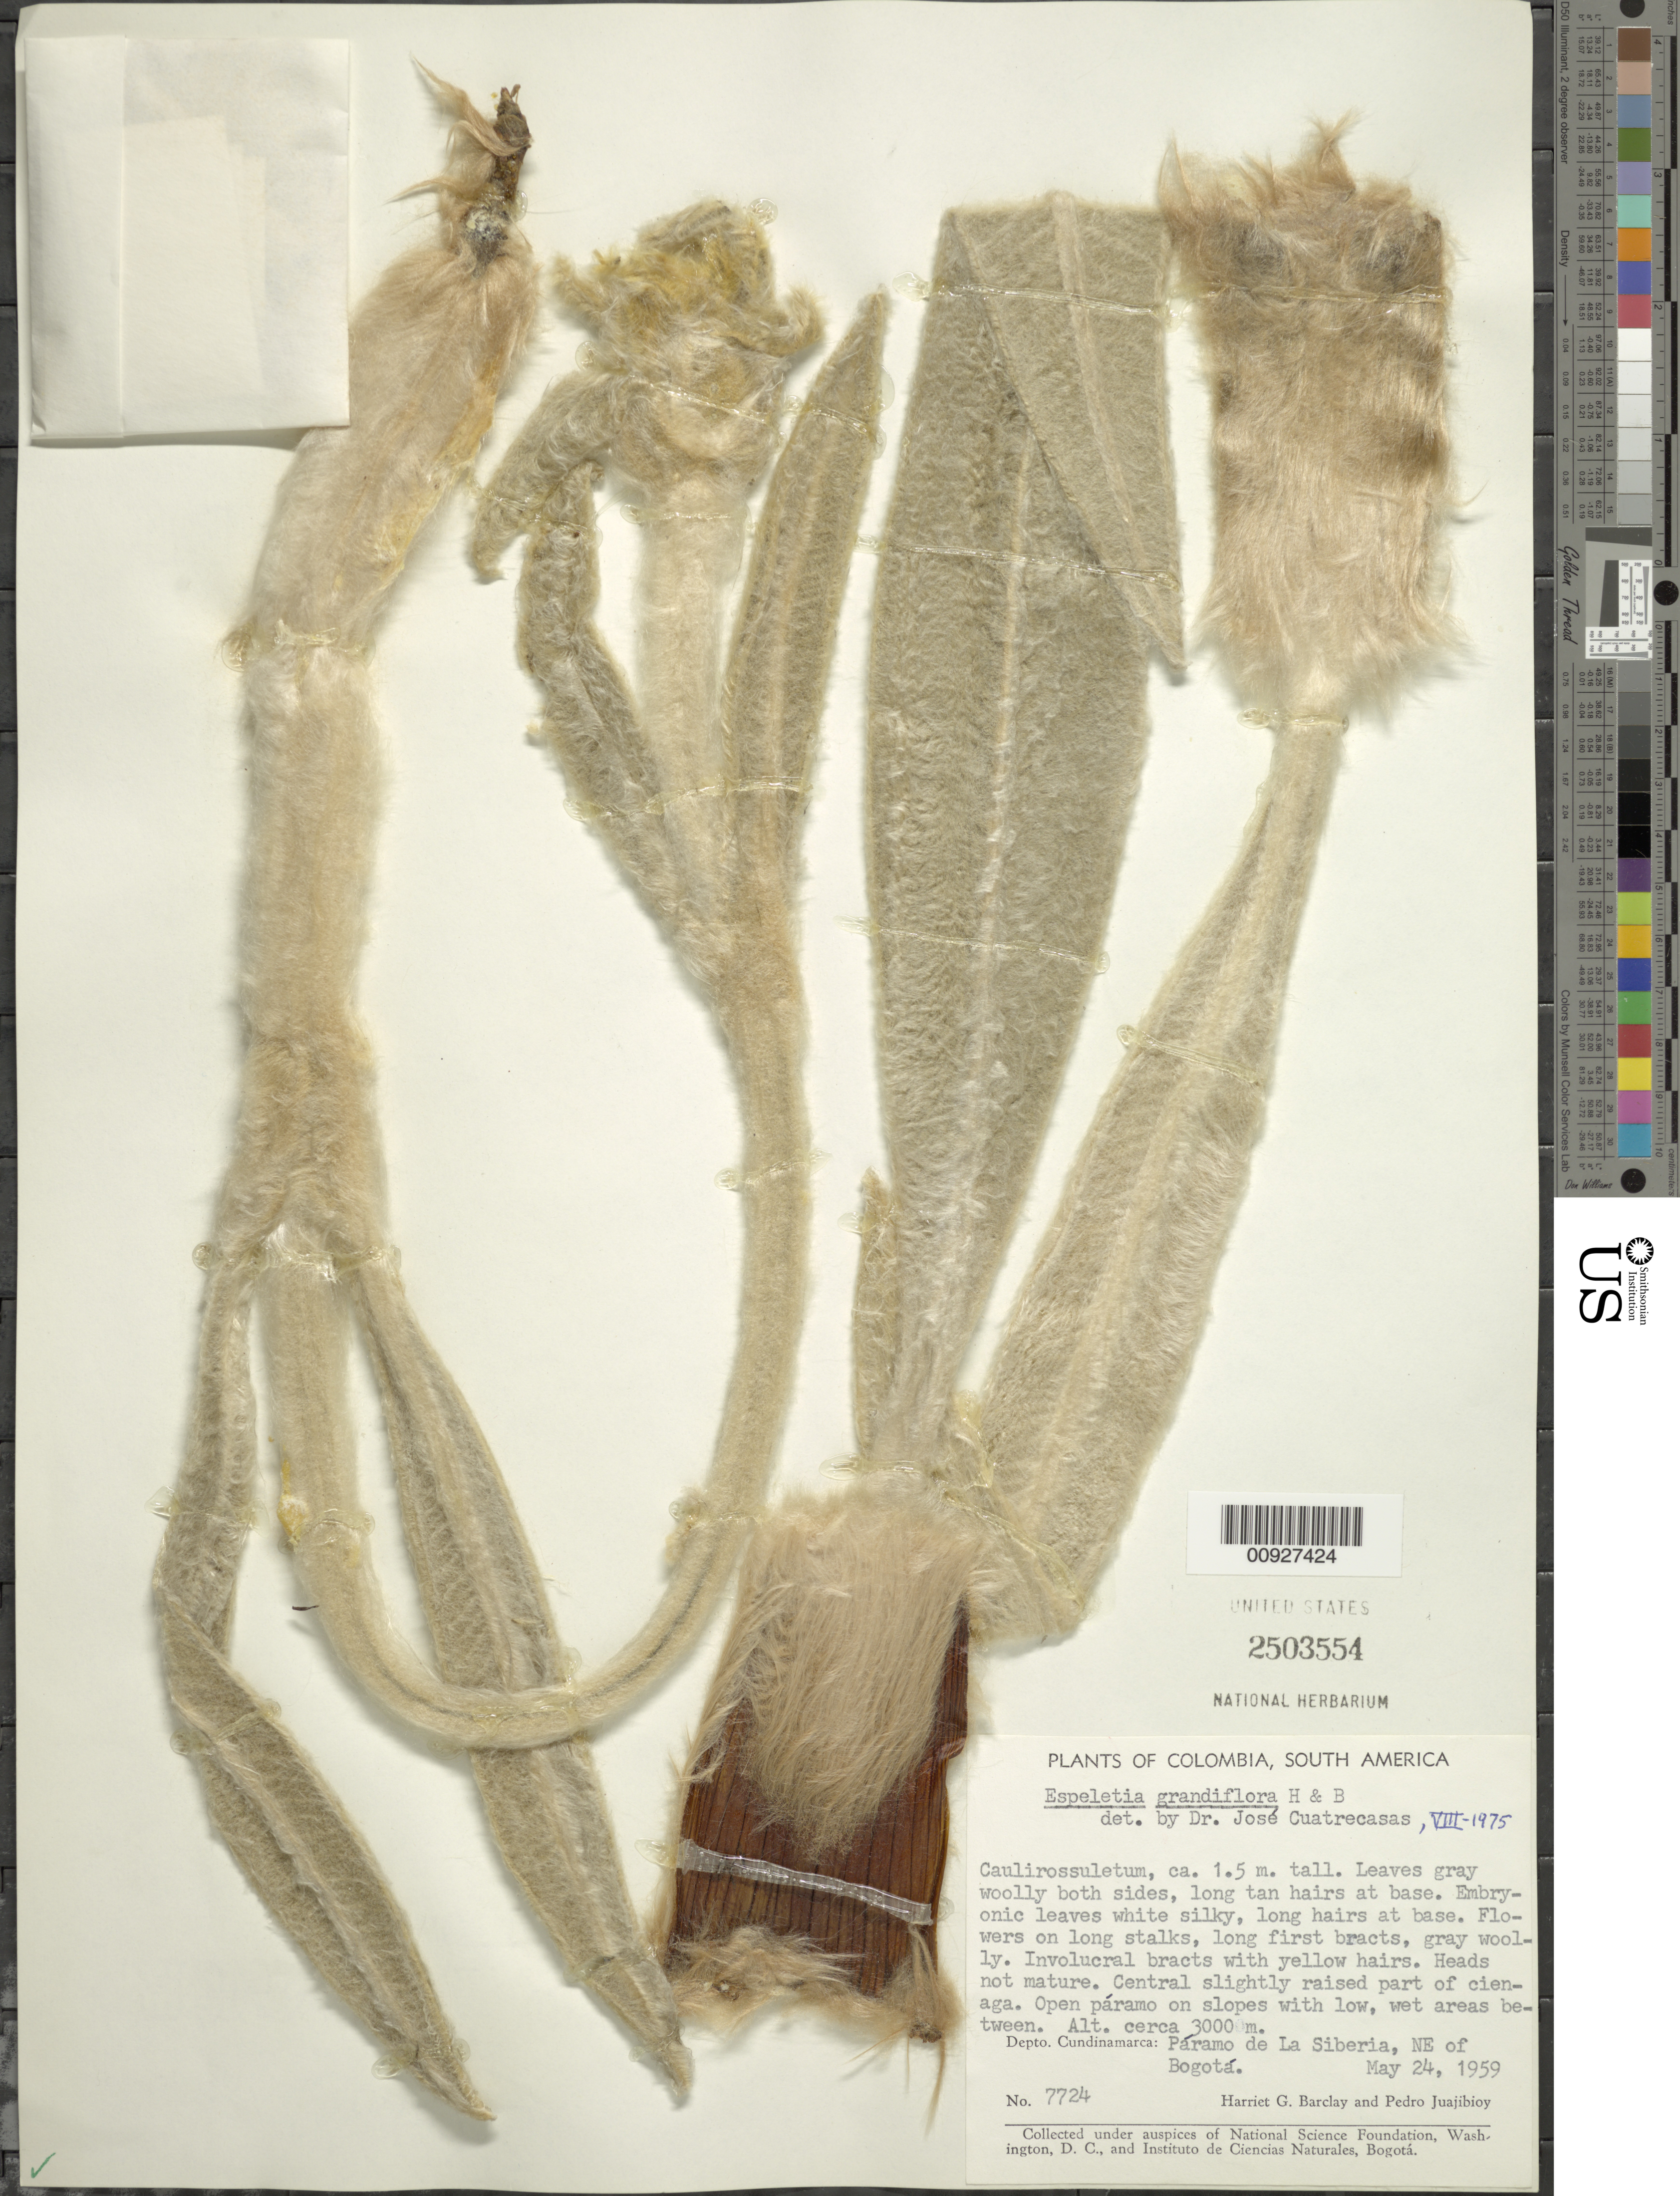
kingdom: Plantae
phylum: Tracheophyta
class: Magnoliopsida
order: Asterales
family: Asteraceae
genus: Espeletia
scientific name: Espeletia grandiflora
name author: Humb. & Bonpl.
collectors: H. G. Barclay & P. Juajibioy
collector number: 7724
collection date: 1959-05-24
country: Colombia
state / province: Cundinamarca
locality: Páramo de La Siberia. Páramo de La Siberia, NE of Bogotá.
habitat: Open páramo.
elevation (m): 3000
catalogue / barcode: US 2503554